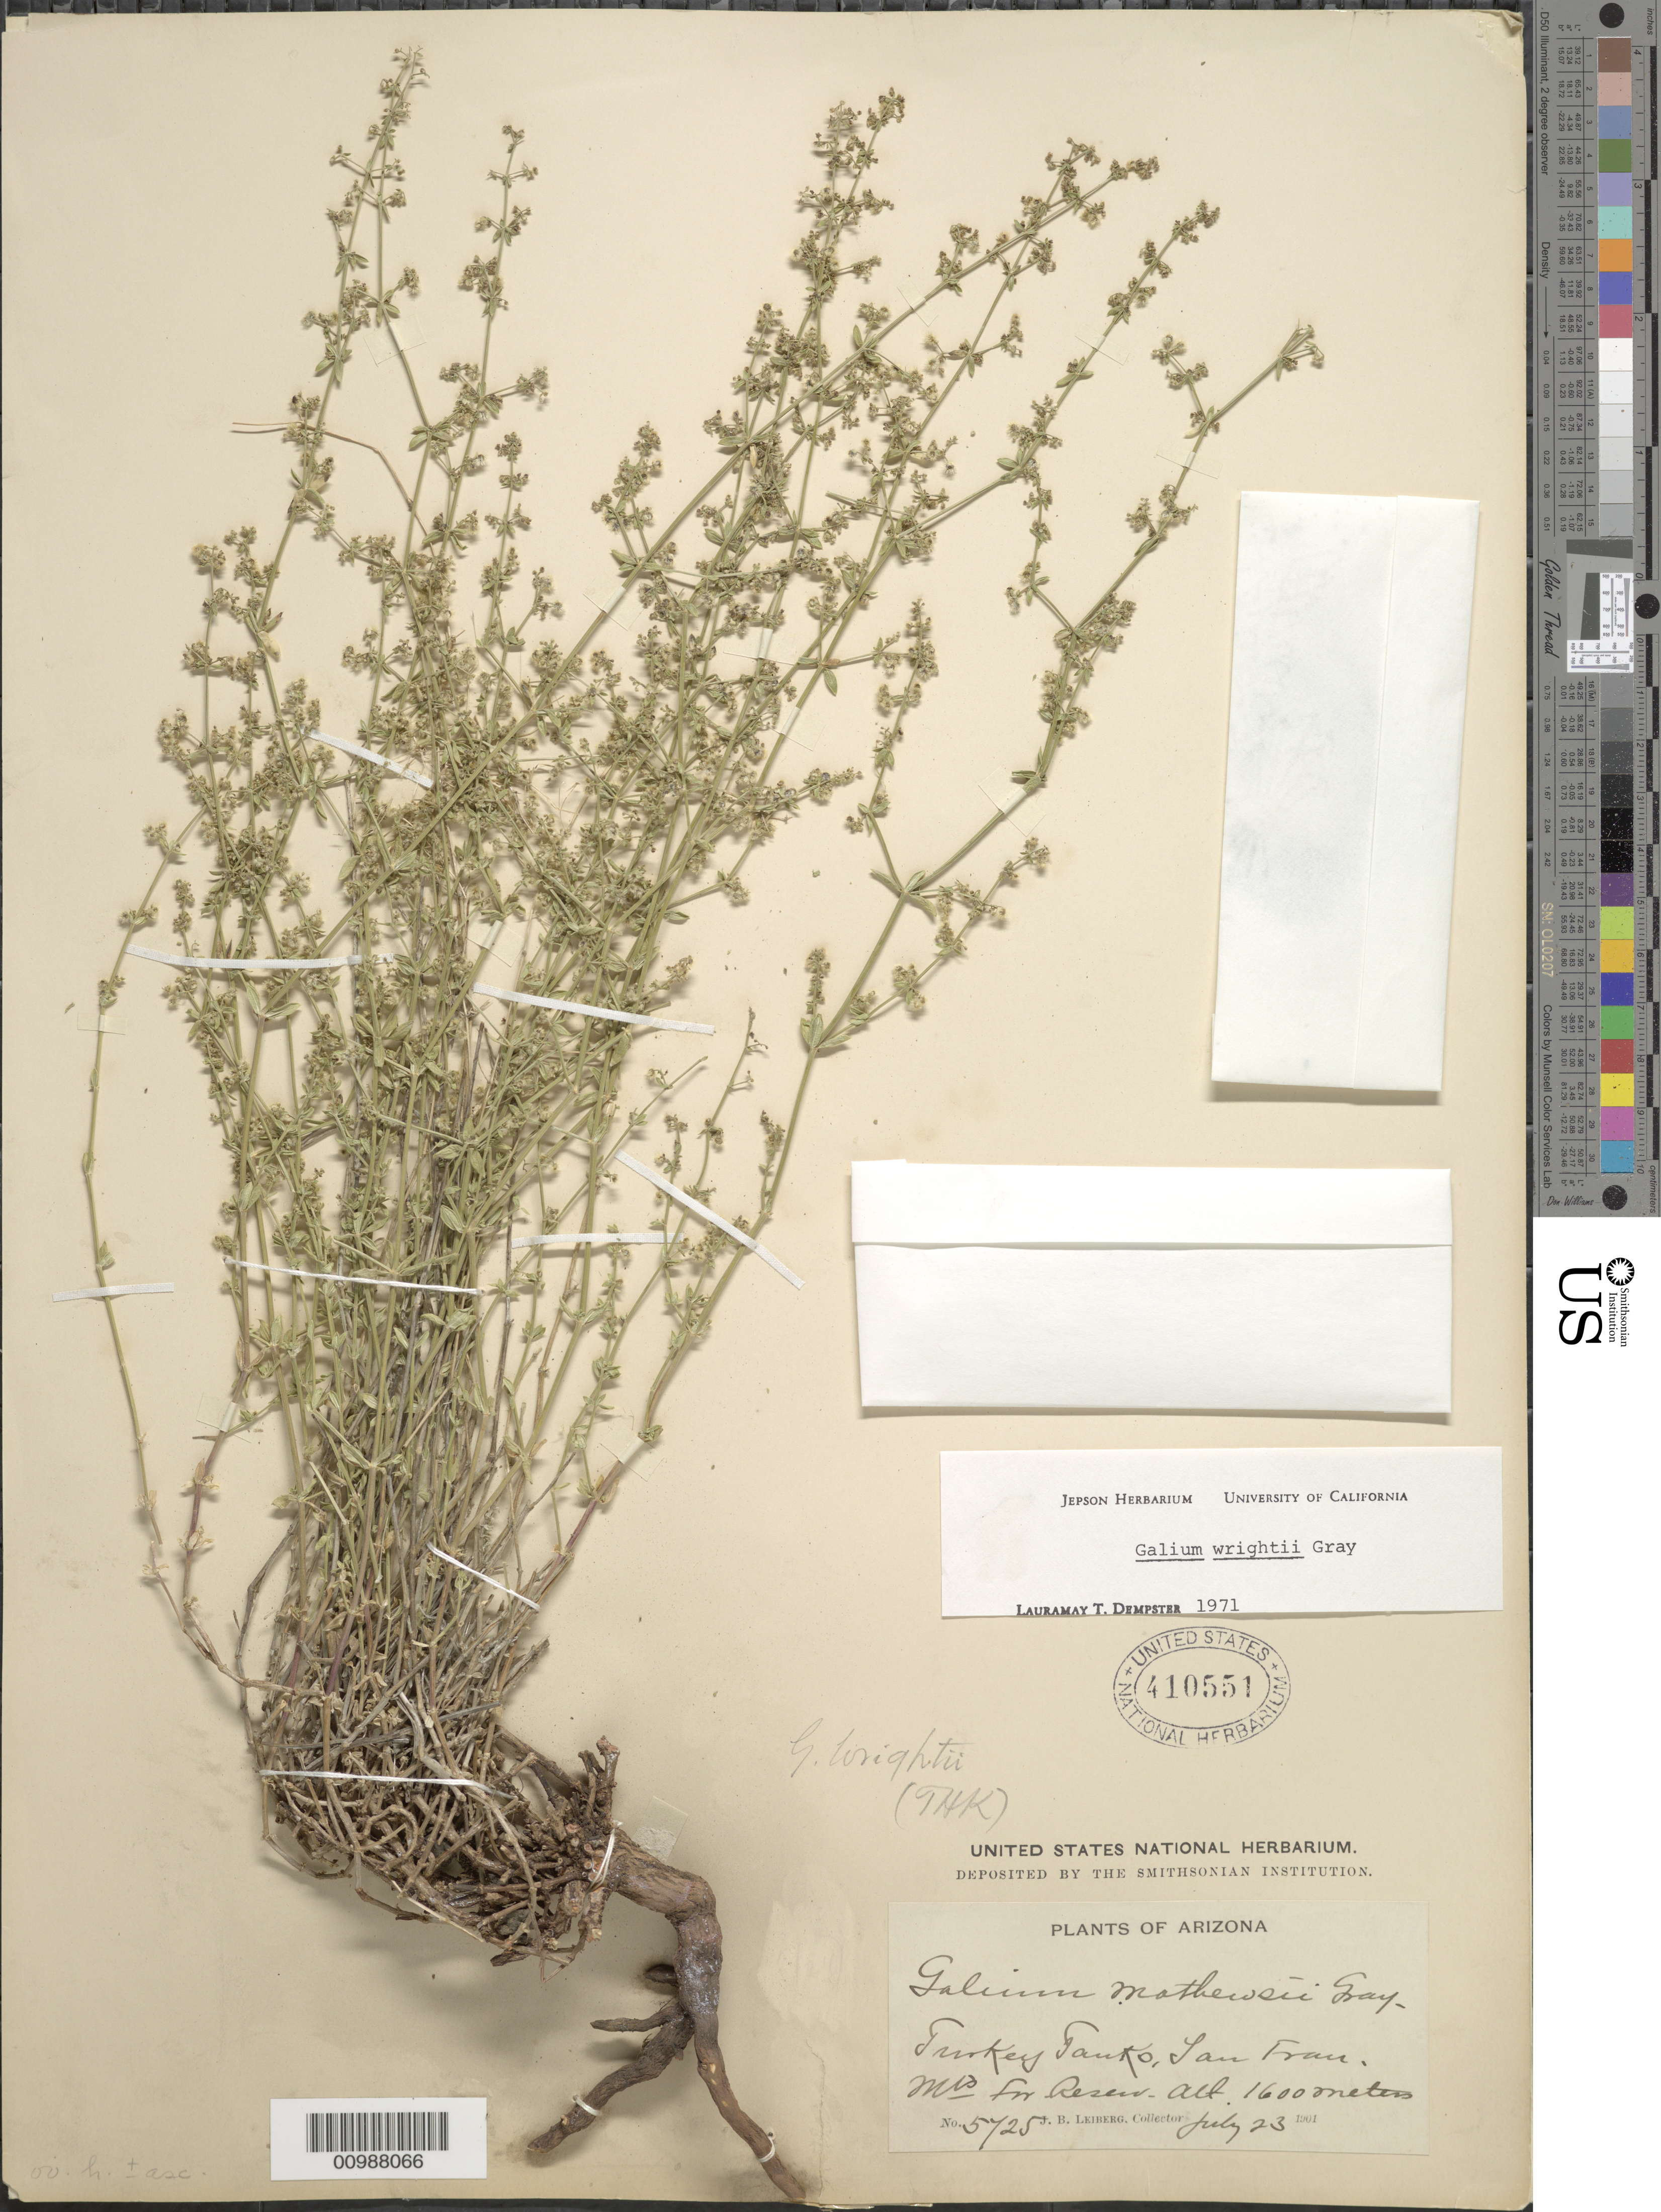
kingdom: Plantae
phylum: Tracheophyta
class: Magnoliopsida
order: Gentianales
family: Rubiaceae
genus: Galium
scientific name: Galium wrightii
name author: A. Gray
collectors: J. Leiberg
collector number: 5725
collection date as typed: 23 Jul 1901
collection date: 1901-07-23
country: United States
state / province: Arizona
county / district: Greenlee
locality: San Francisco Mountains.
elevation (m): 1600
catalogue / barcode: US 410551